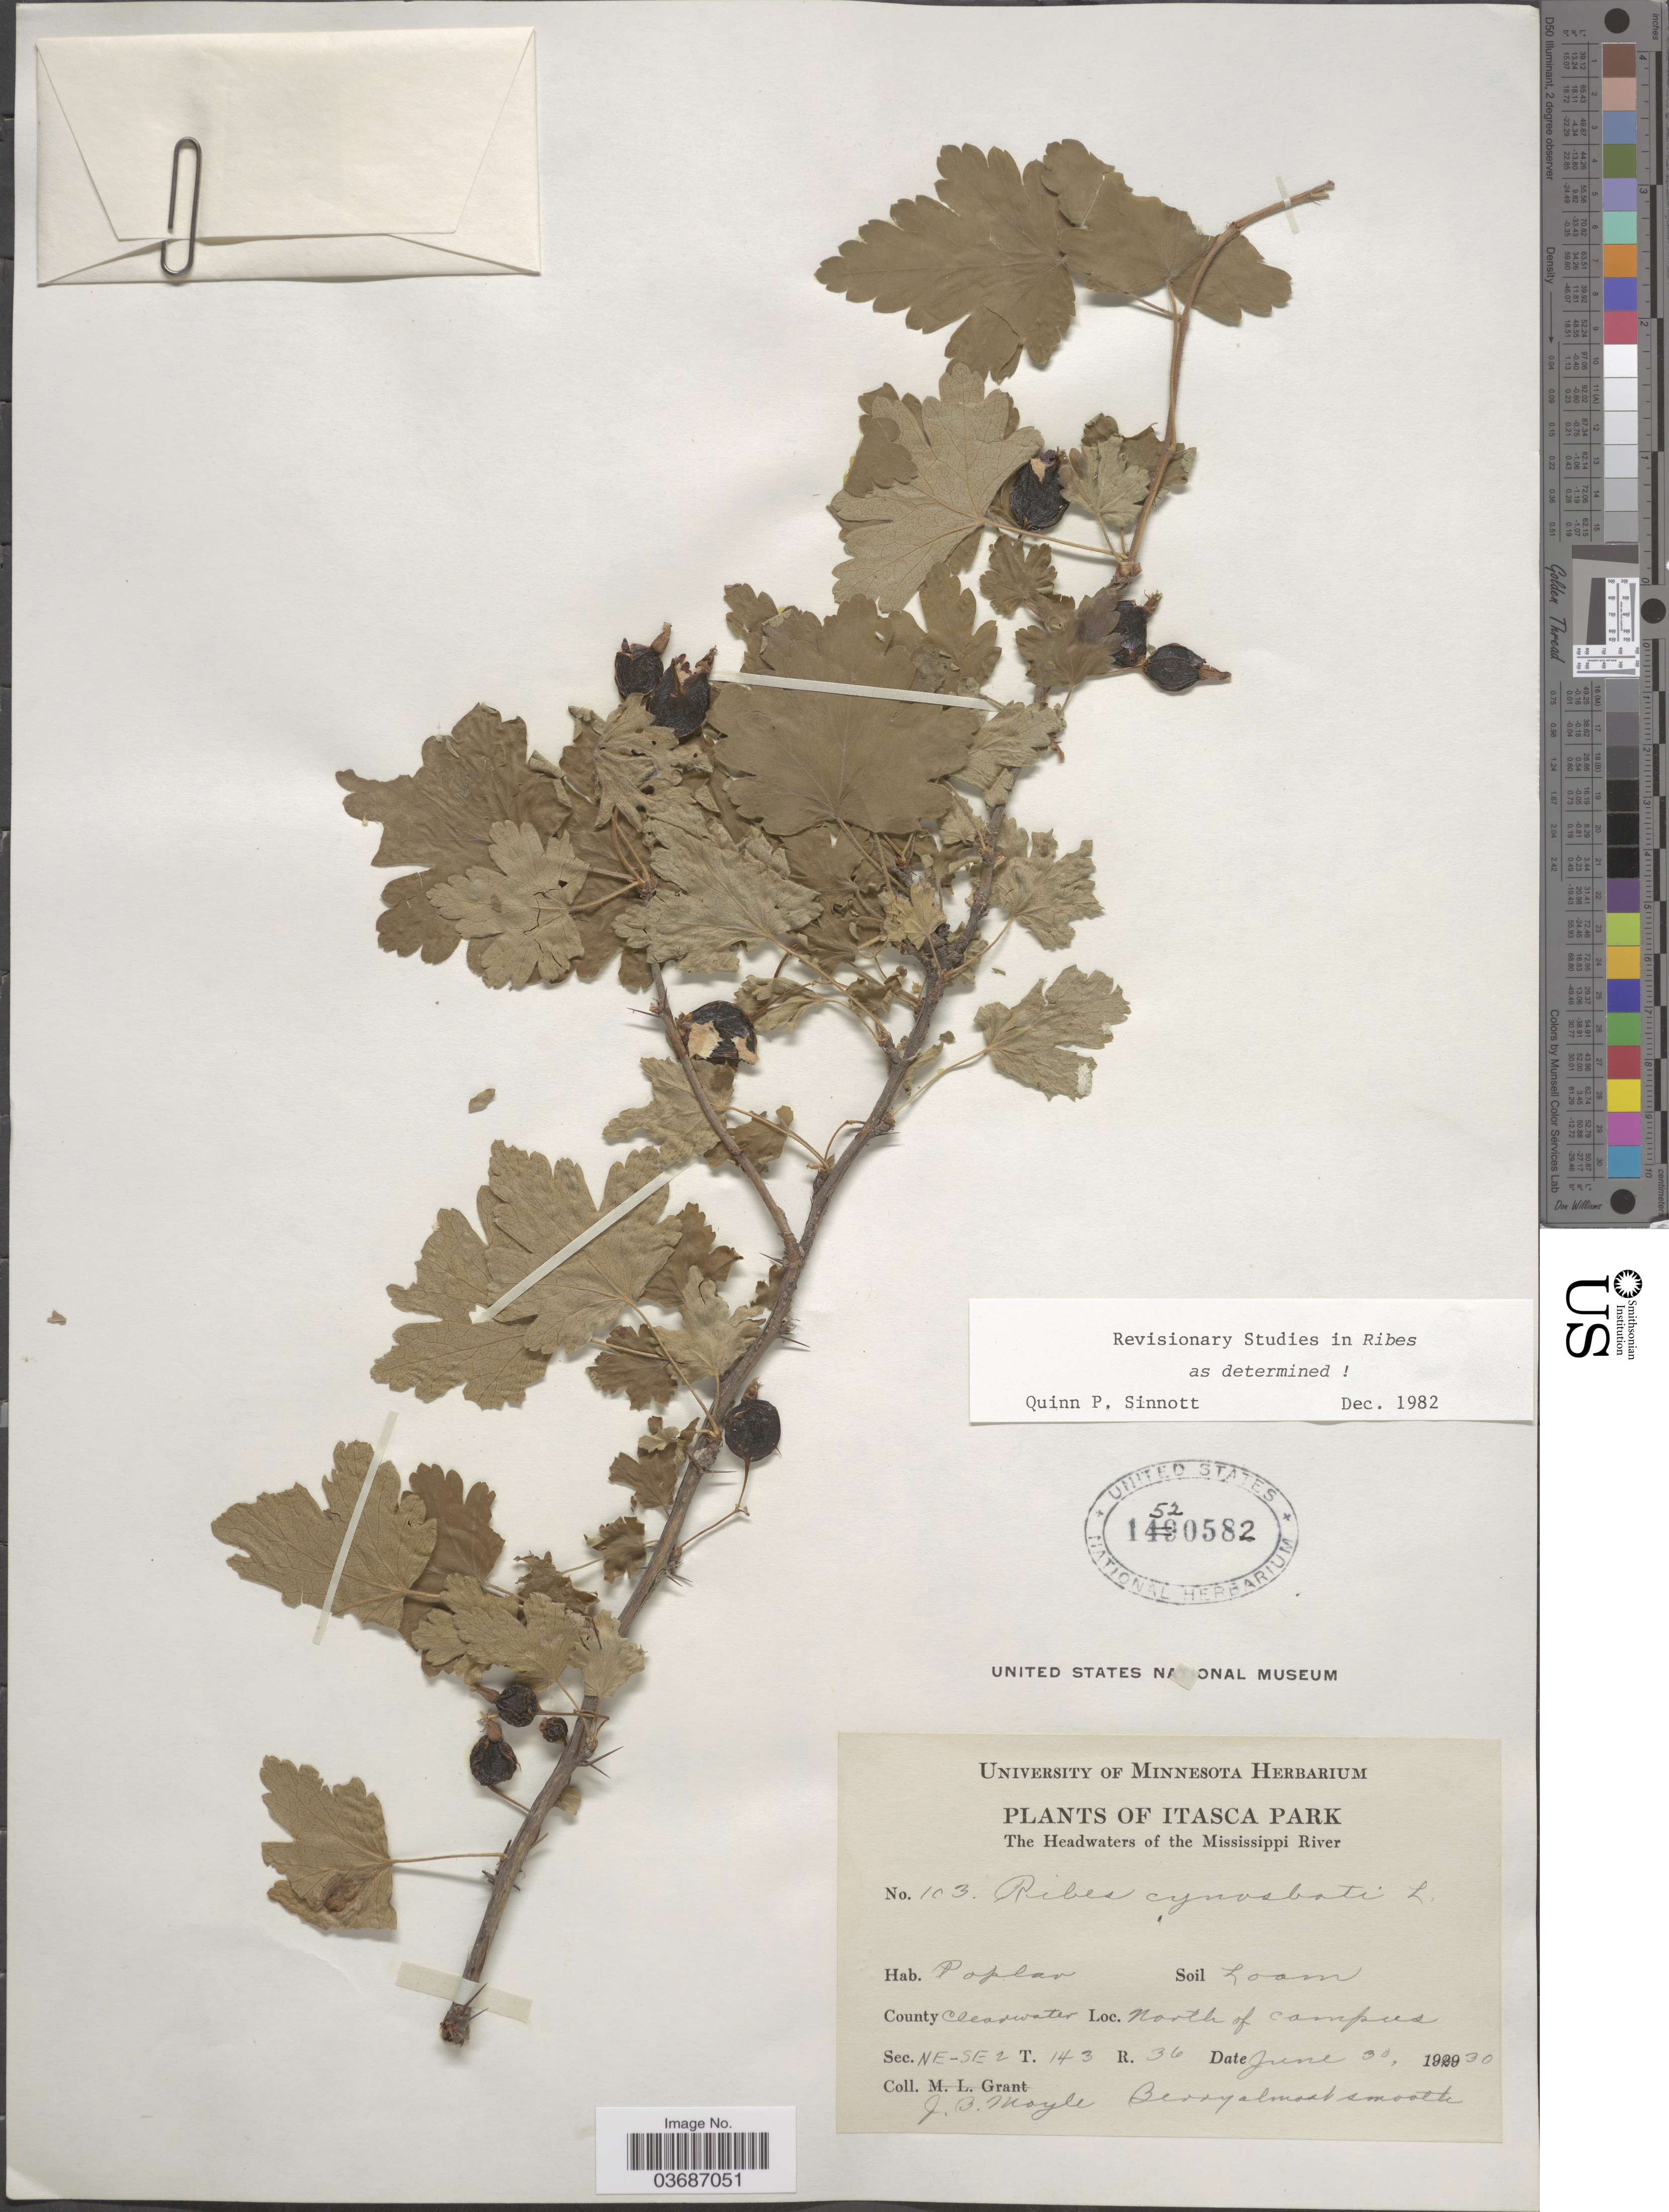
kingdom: Plantae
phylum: Tracheophyta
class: Magnoliopsida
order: Saxifragales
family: Grossulariaceae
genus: Ribes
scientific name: Ribes cynosbati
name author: L.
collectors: J. Moyle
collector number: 103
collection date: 1930-06-30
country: United States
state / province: Minnesota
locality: Itasca Park. The Headwaters of the Mississippi River. County Clearwater. North of Campus. Sec. NE-SE 2 T. 143 R. 36.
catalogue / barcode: US 1520582